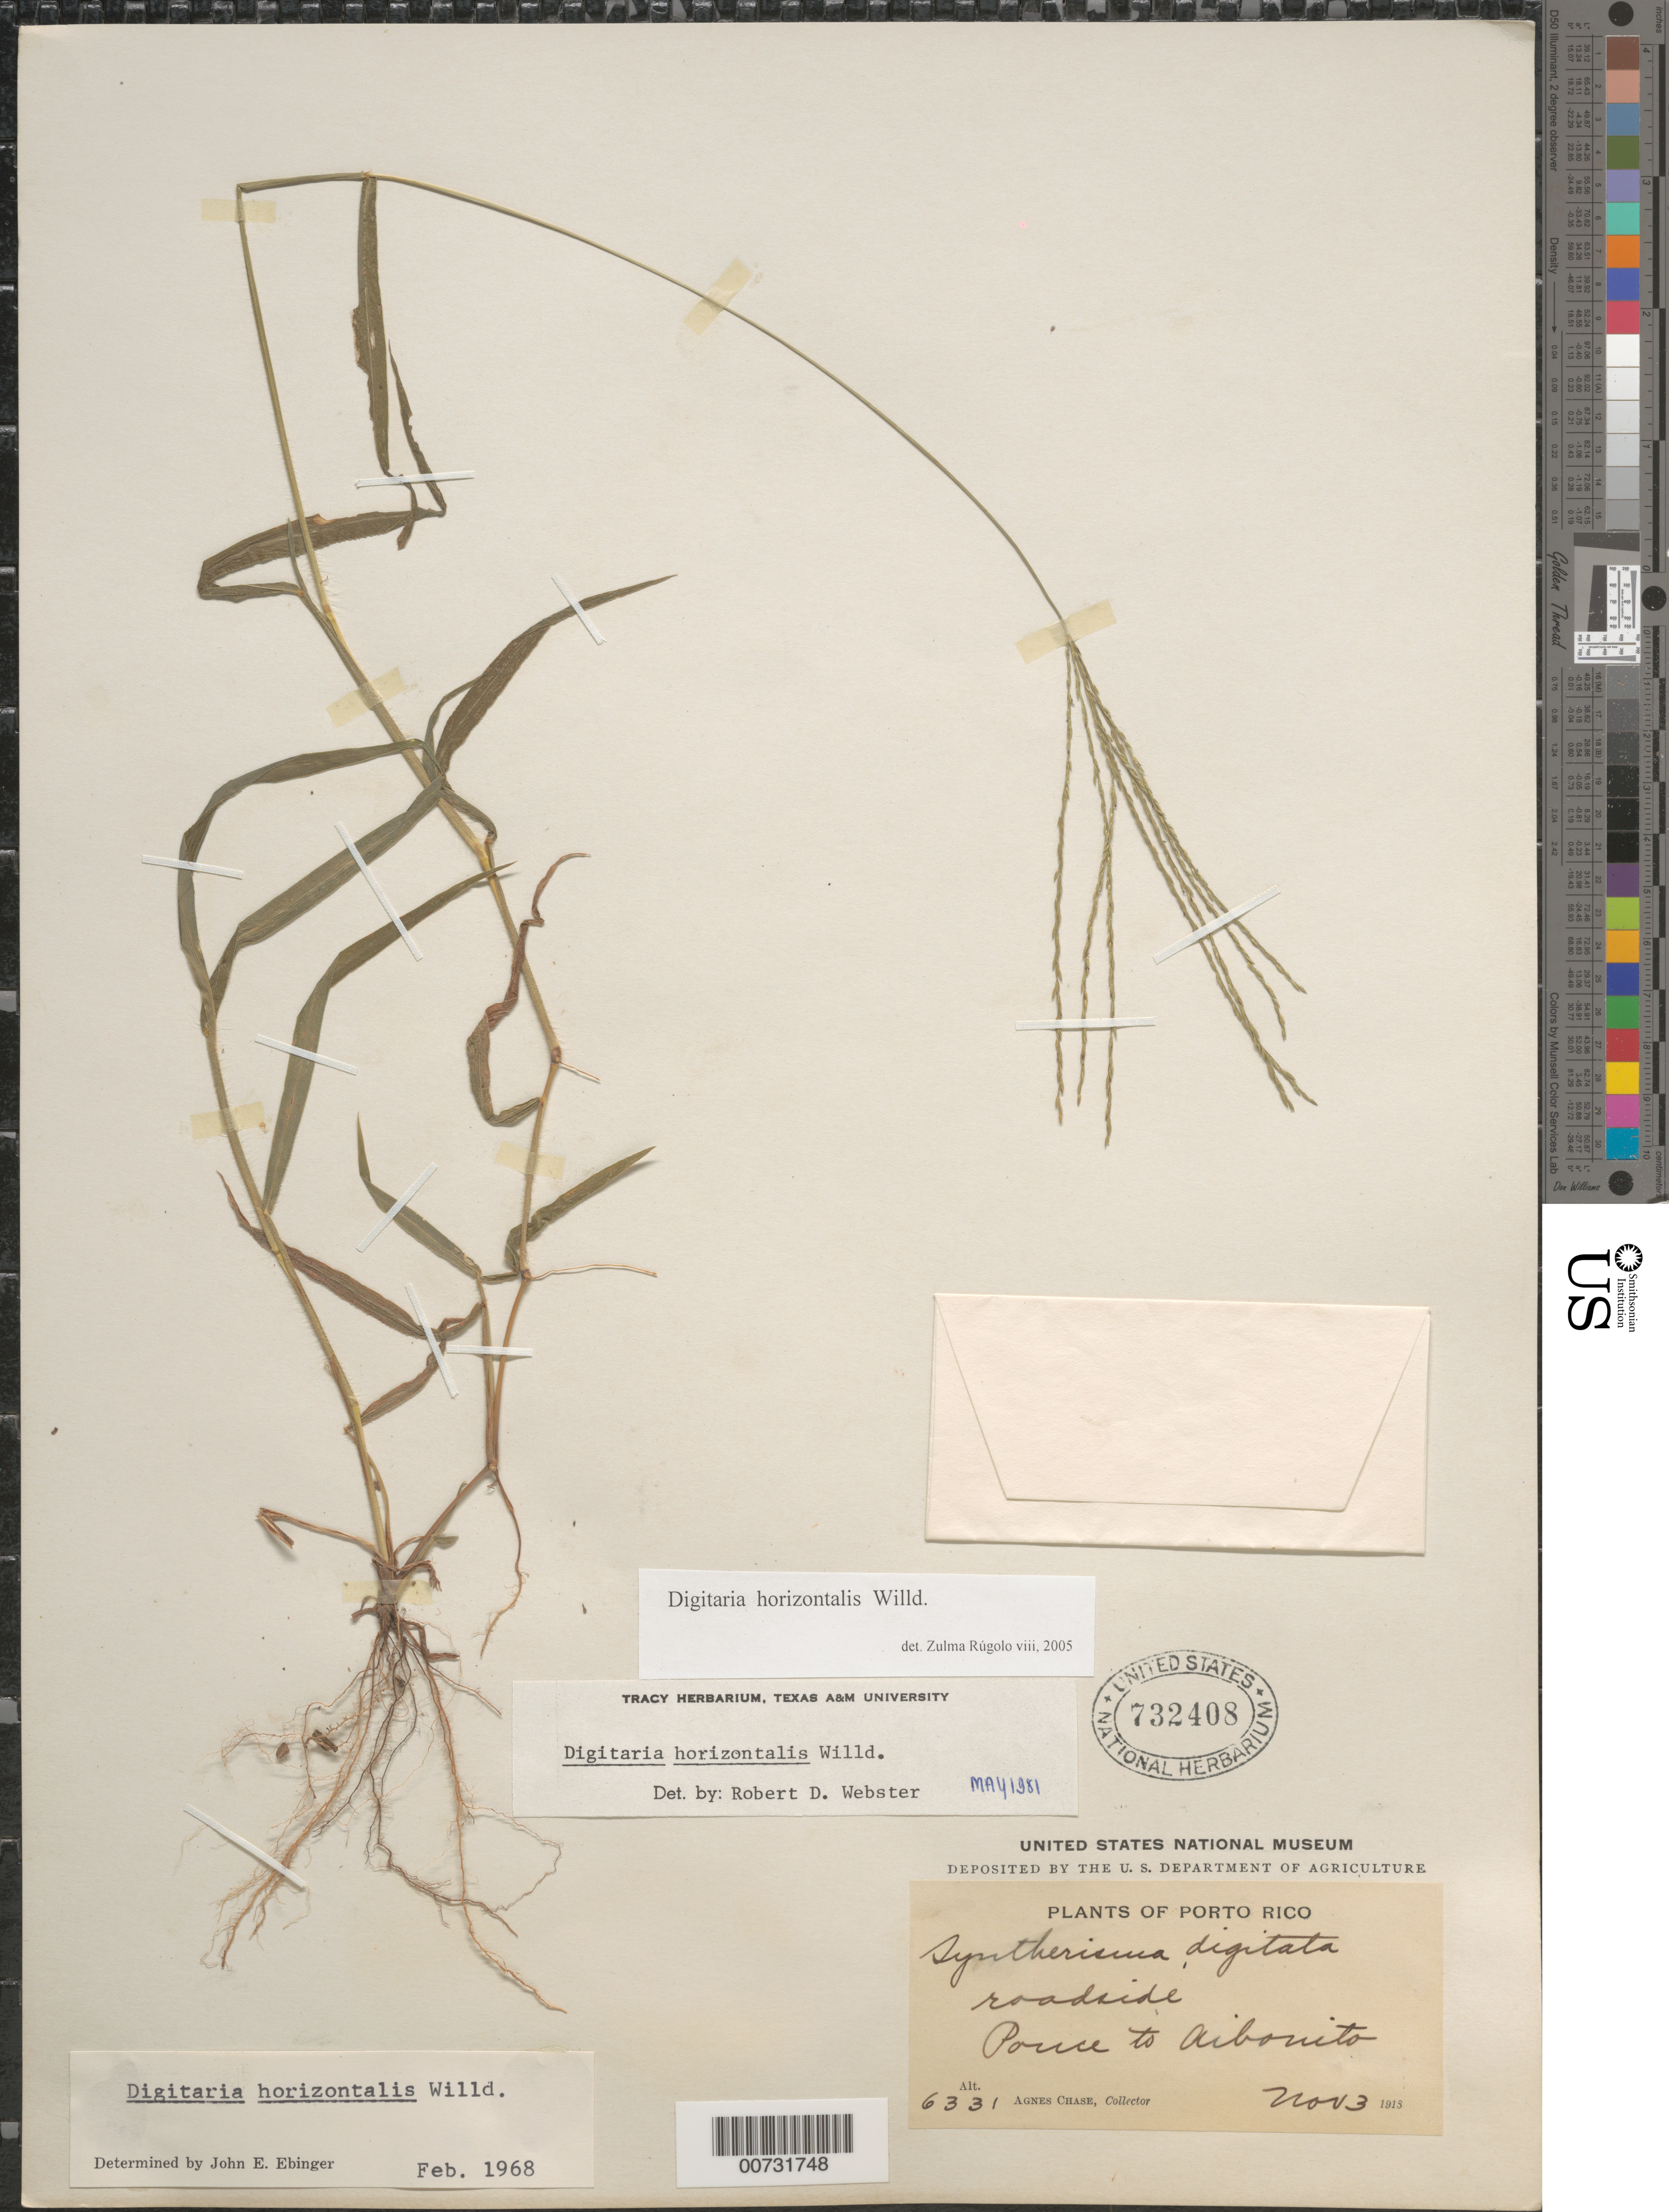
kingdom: Plantae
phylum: Tracheophyta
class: Liliopsida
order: Poales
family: Poaceae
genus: Digitaria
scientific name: Digitaria horizontalis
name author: Willd.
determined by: Webster, Robert D.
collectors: A. Chase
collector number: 6331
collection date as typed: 03 Nov 1913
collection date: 1913-11-03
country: Puerto Rico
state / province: Ponce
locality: Ponce to Aibonito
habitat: Roadside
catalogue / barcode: US 732408